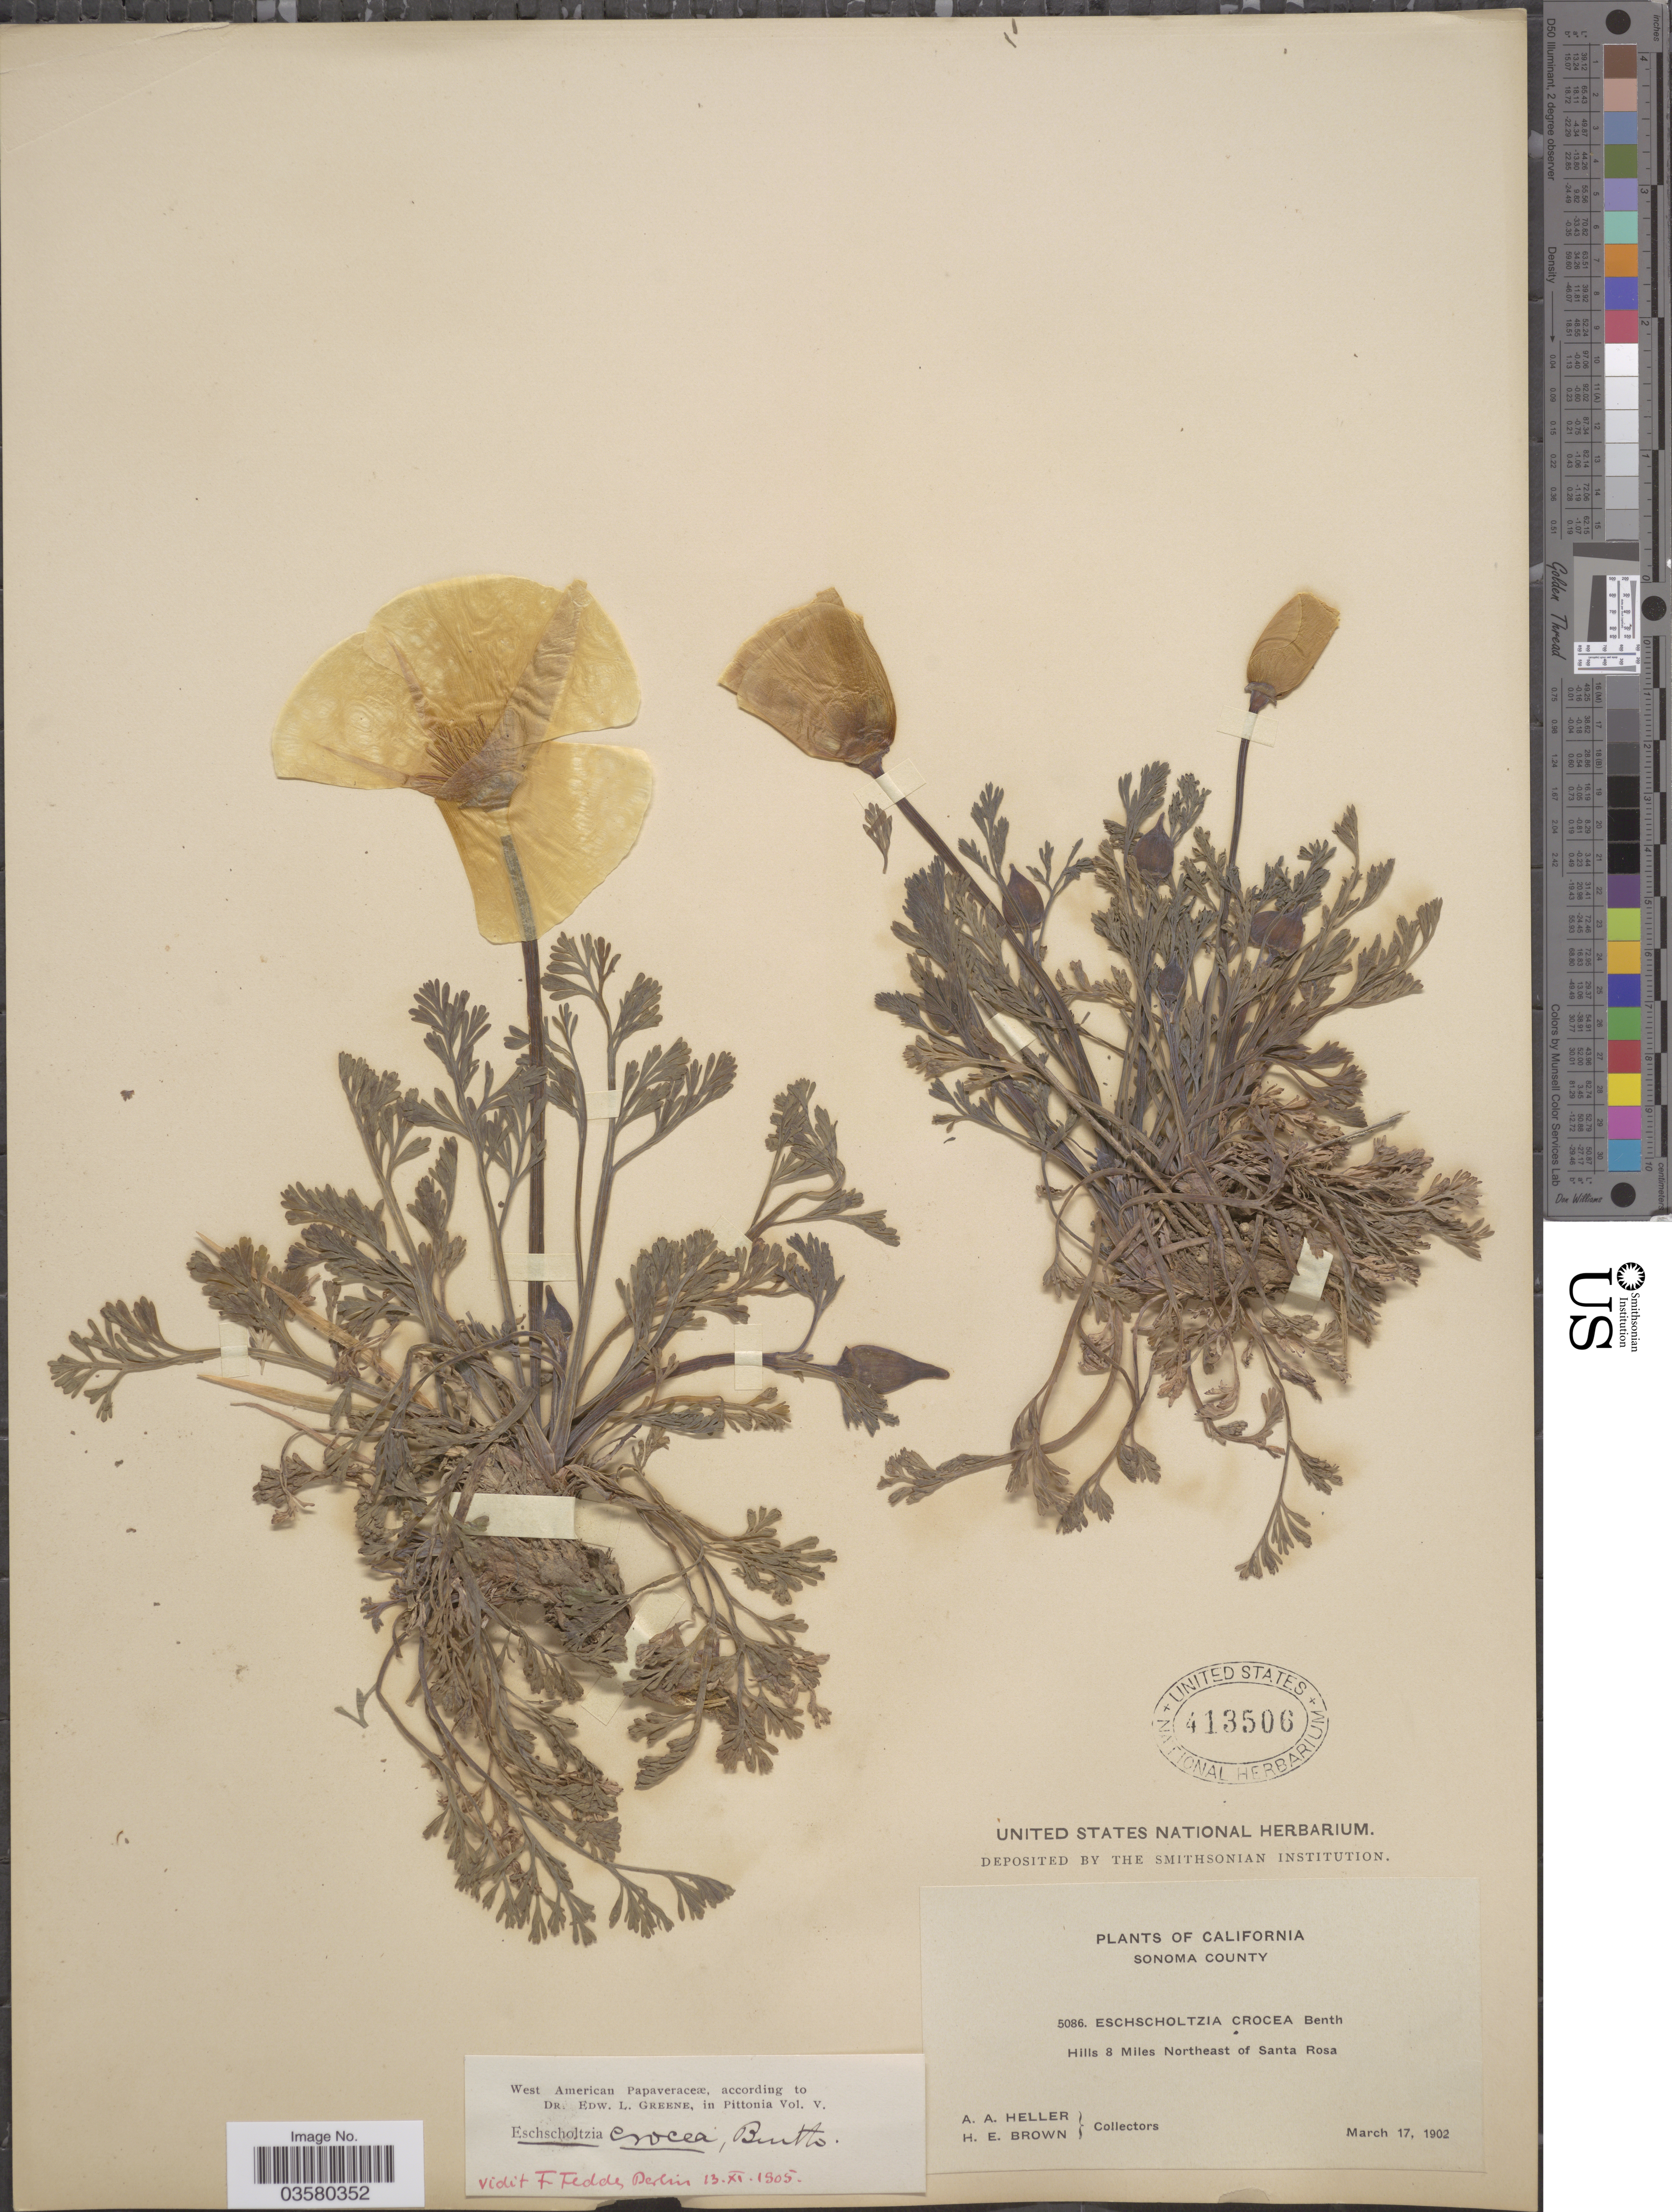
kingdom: Plantae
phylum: Tracheophyta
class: Magnoliopsida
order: Ranunculales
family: Papaveraceae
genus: Eschscholzia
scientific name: Eschscholzia crocea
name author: Benth.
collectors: A. A. Heller & H. E. Brown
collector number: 5086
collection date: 1902-03-17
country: United States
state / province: California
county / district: Sonoma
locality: Sonoma County. Hills 8 Miles Northeast of Santa Rosa.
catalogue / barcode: US 413506